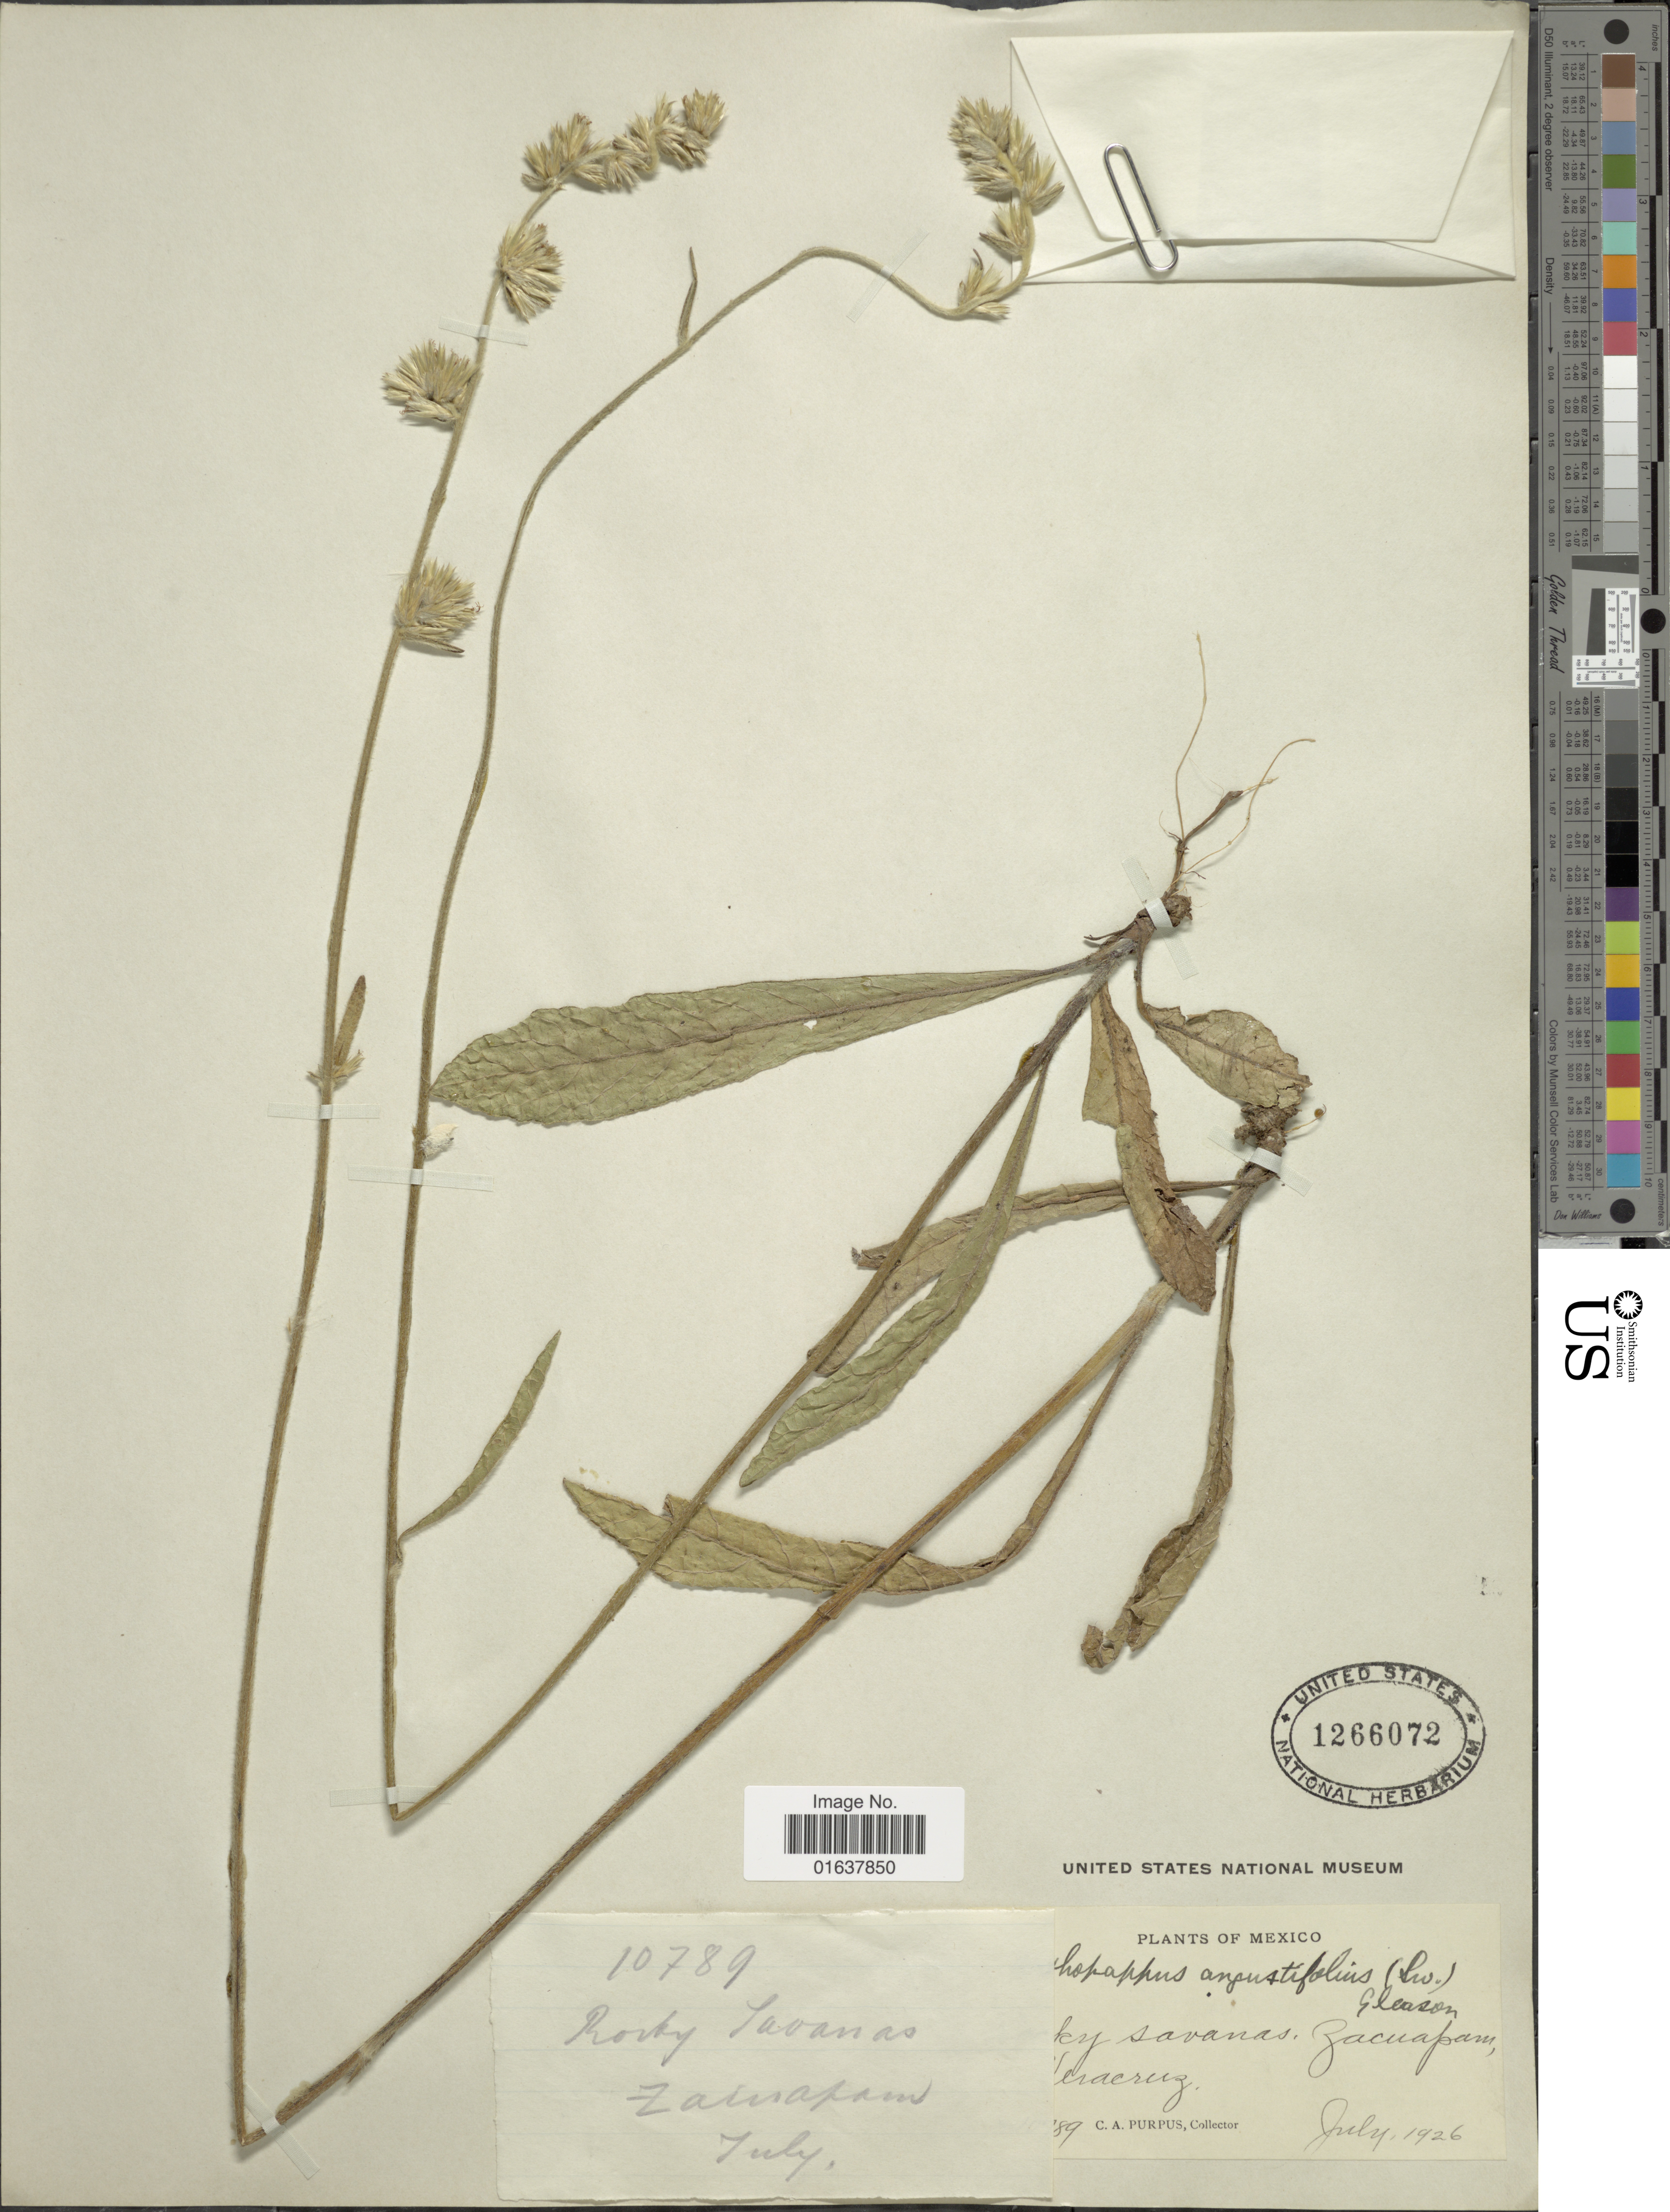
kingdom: Plantae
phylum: Tracheophyta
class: Magnoliopsida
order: Asterales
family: Asteraceae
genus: Orthopappus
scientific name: Orthopappus angustifolius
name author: (Sw.) Gleason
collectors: C. A. Purpus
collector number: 10789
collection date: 1926-07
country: Mexico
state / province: Veracruz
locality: Zacuapam, Veracruz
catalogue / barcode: US 1266072